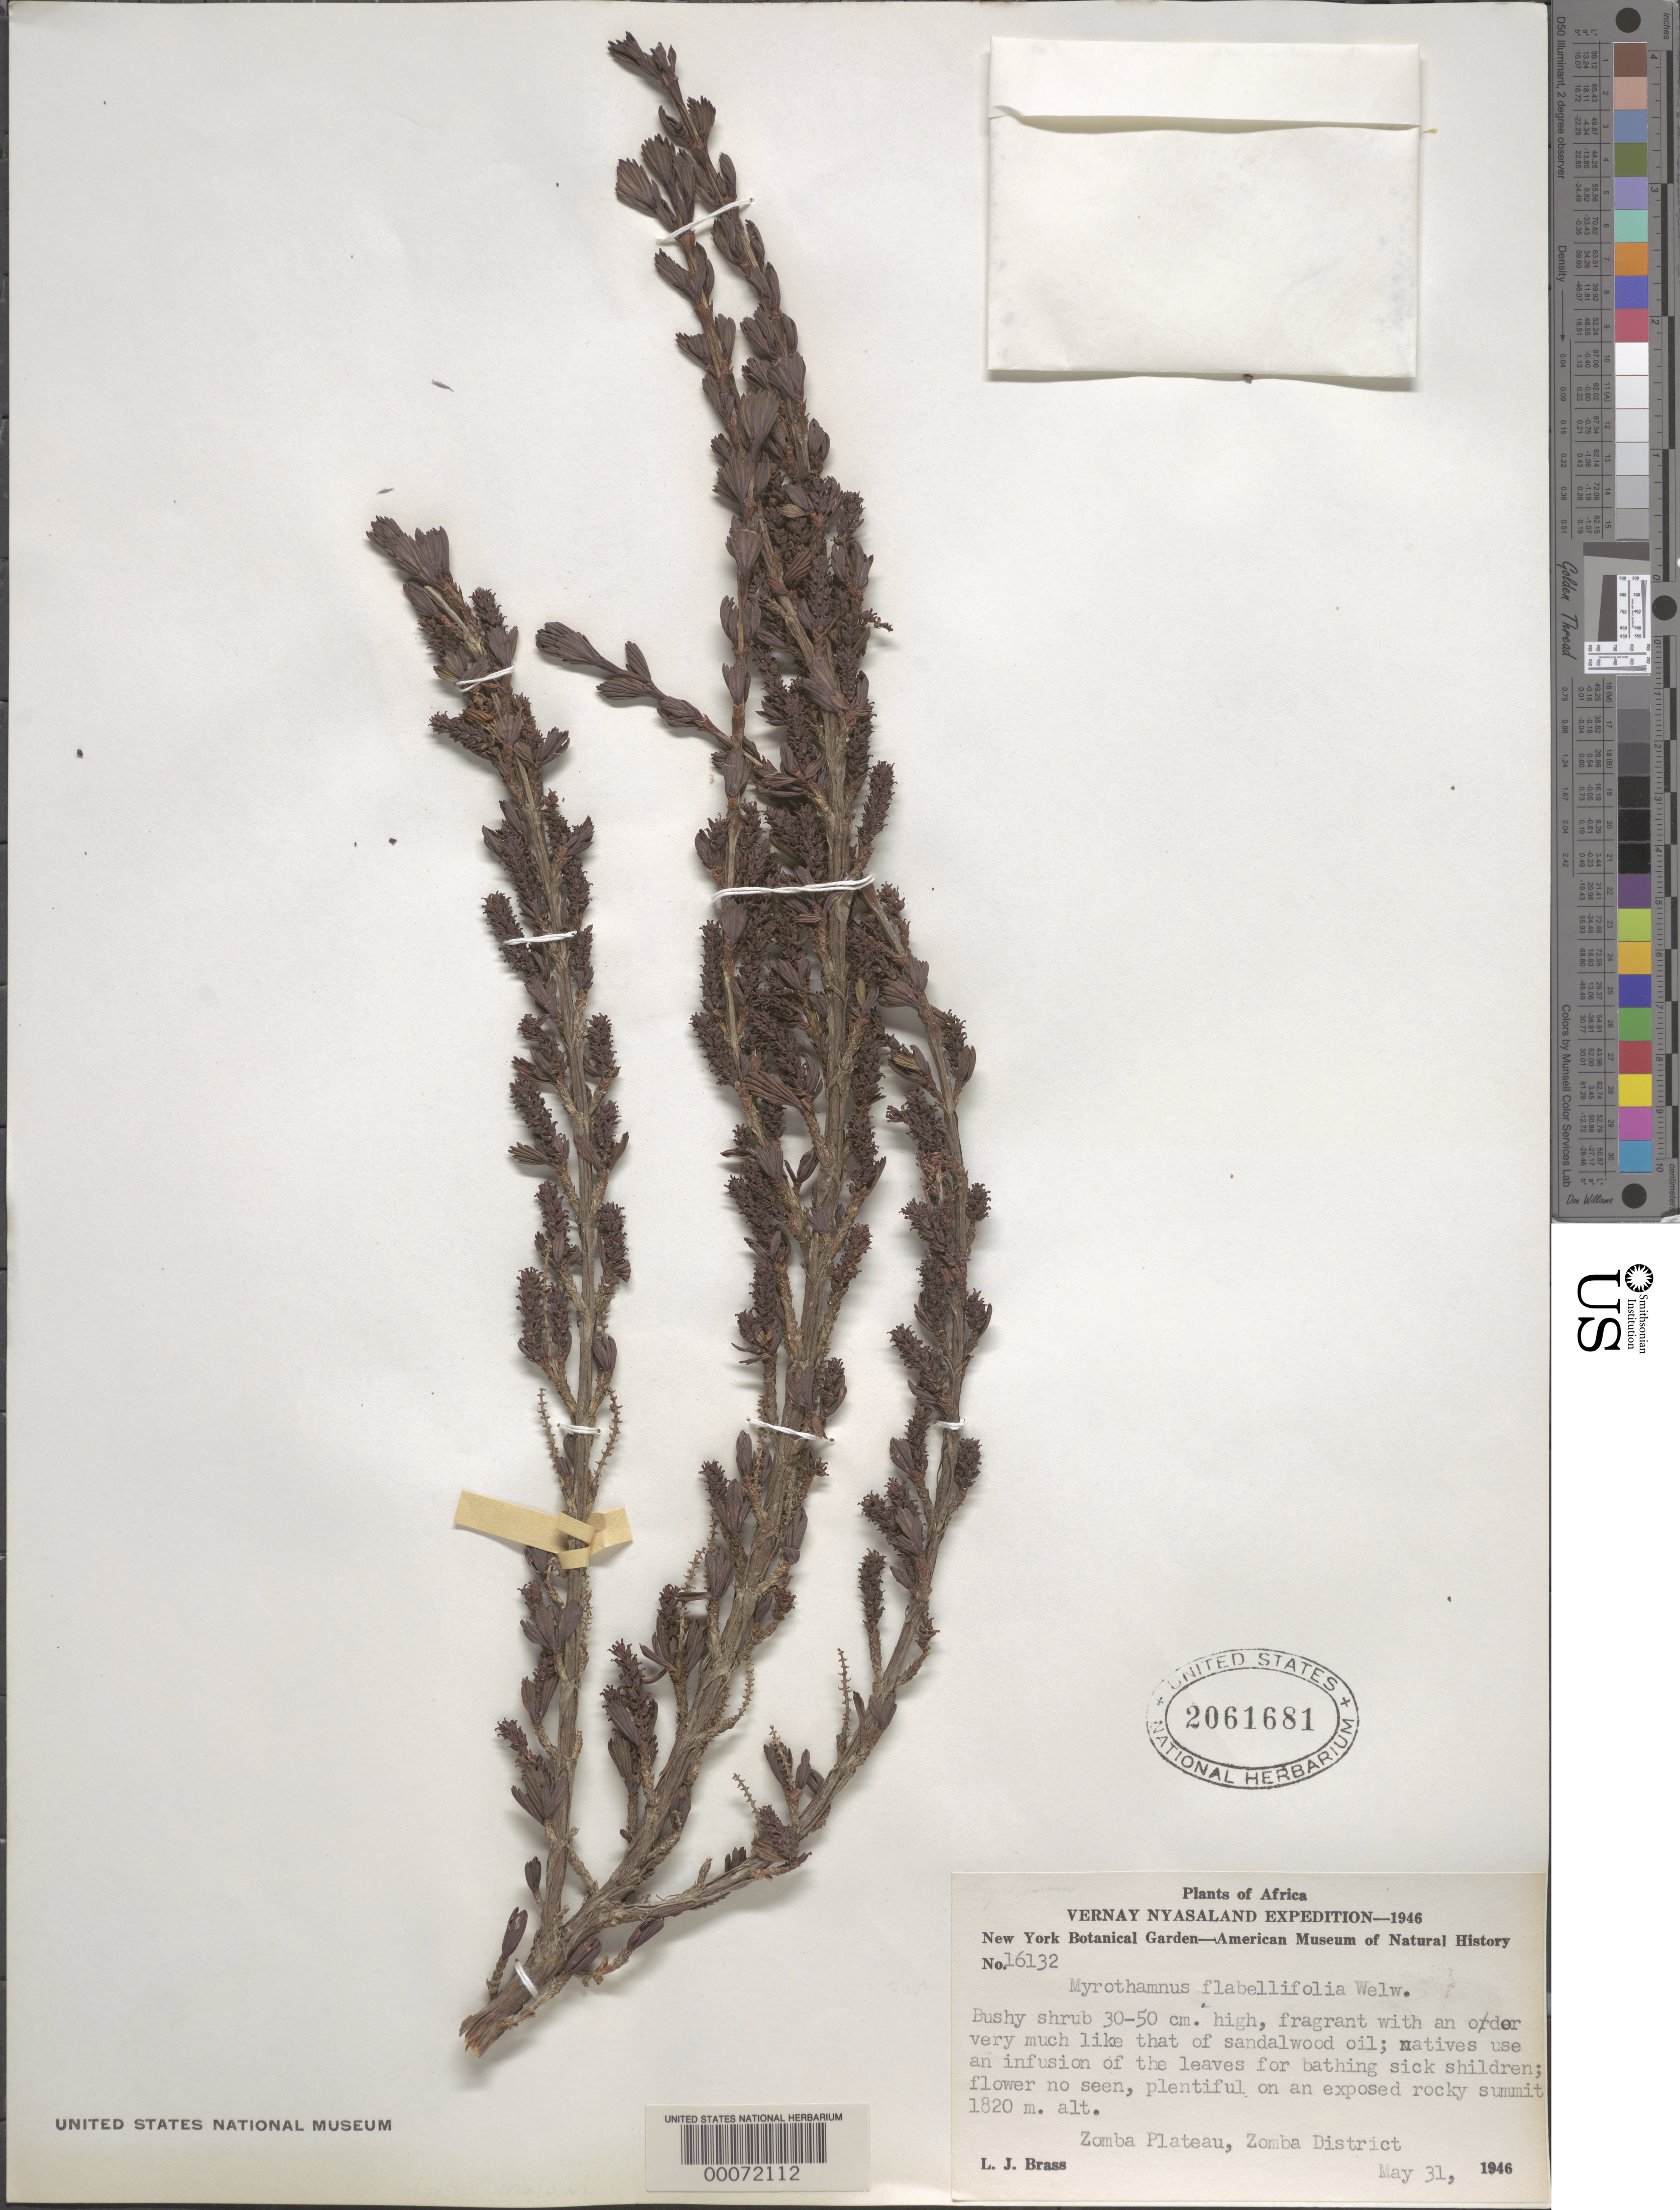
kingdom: Plantae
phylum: Tracheophyta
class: Magnoliopsida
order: Gunnerales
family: Myrothamnaceae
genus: Myrothamnus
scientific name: Myrothamnus flabellifolius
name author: Welw.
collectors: L. J. Brass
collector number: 16132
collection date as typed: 31 May 1946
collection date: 1946-05-31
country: Malawi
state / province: Southern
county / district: Zomba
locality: Zomba plateau, Chitinji stream.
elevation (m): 1820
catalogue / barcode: US 2061681